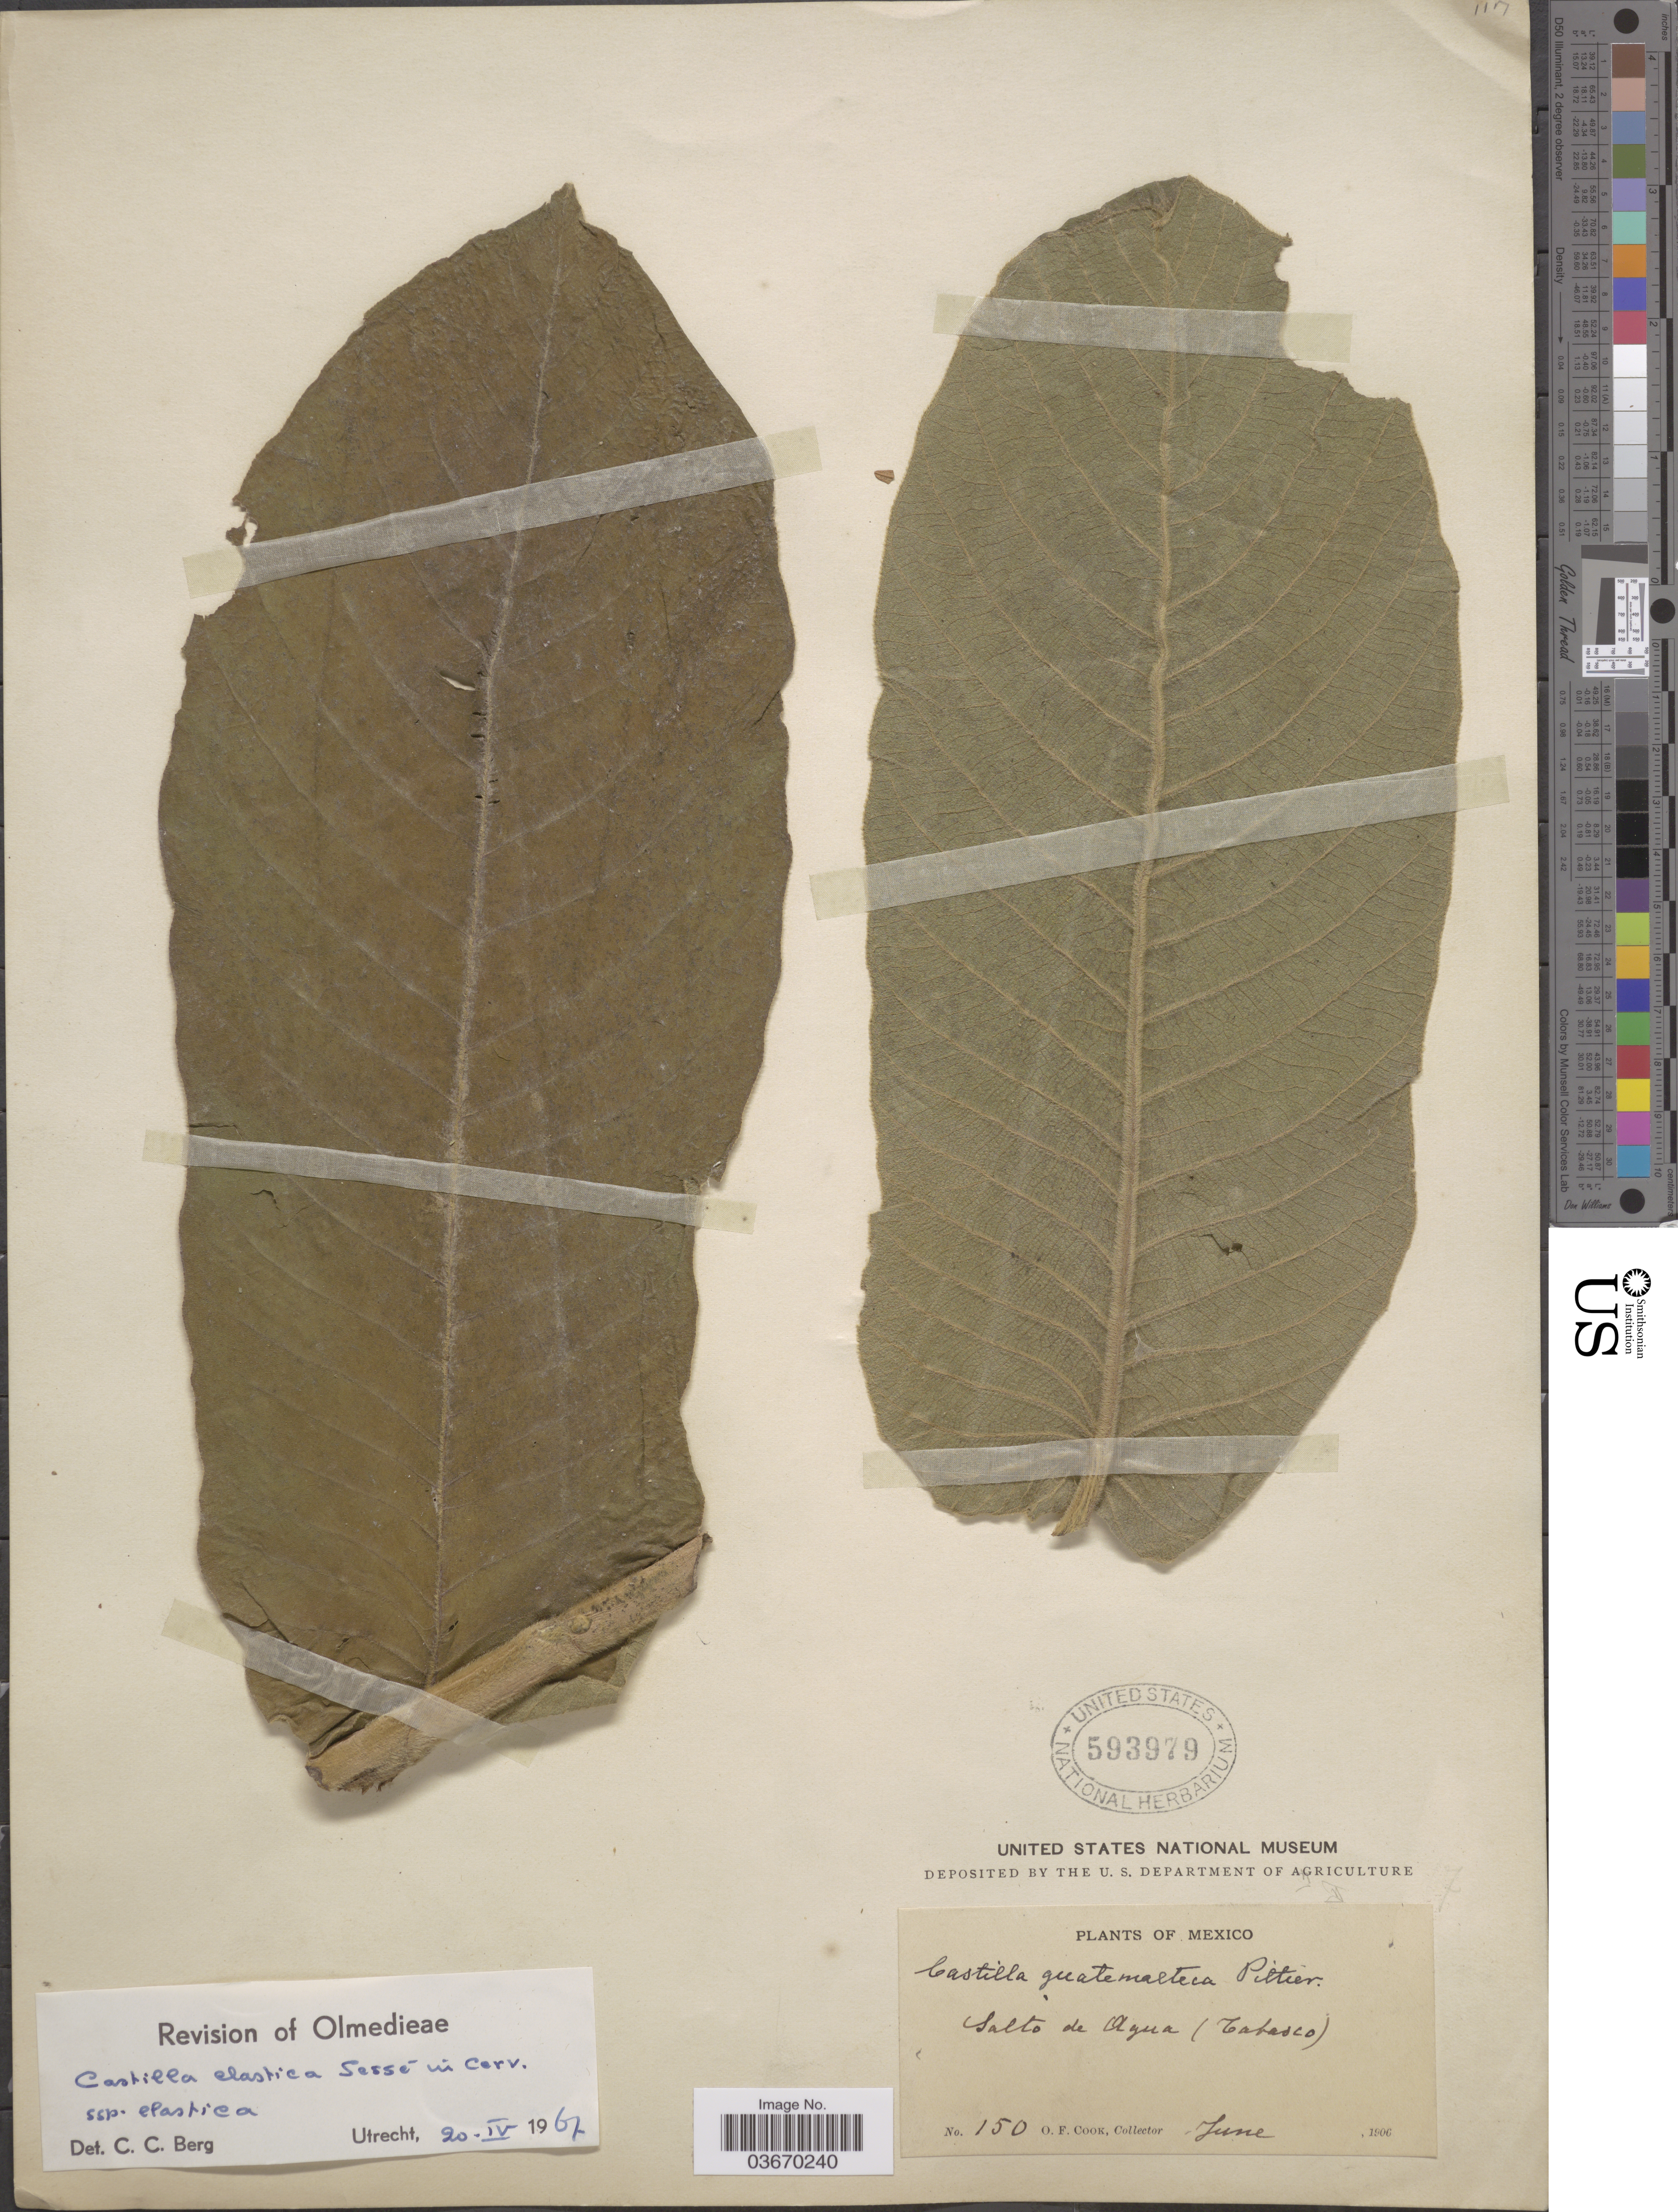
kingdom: Plantae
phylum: Tracheophyta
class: Magnoliopsida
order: Rosales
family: Moraceae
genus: Castilla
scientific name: Castilla elastica subsp. elastica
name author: Sessé ex Cerv.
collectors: O. F. Cook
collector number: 150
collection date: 1906-06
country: Mexico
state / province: Tabasco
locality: Salto de Agua.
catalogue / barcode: US 593979